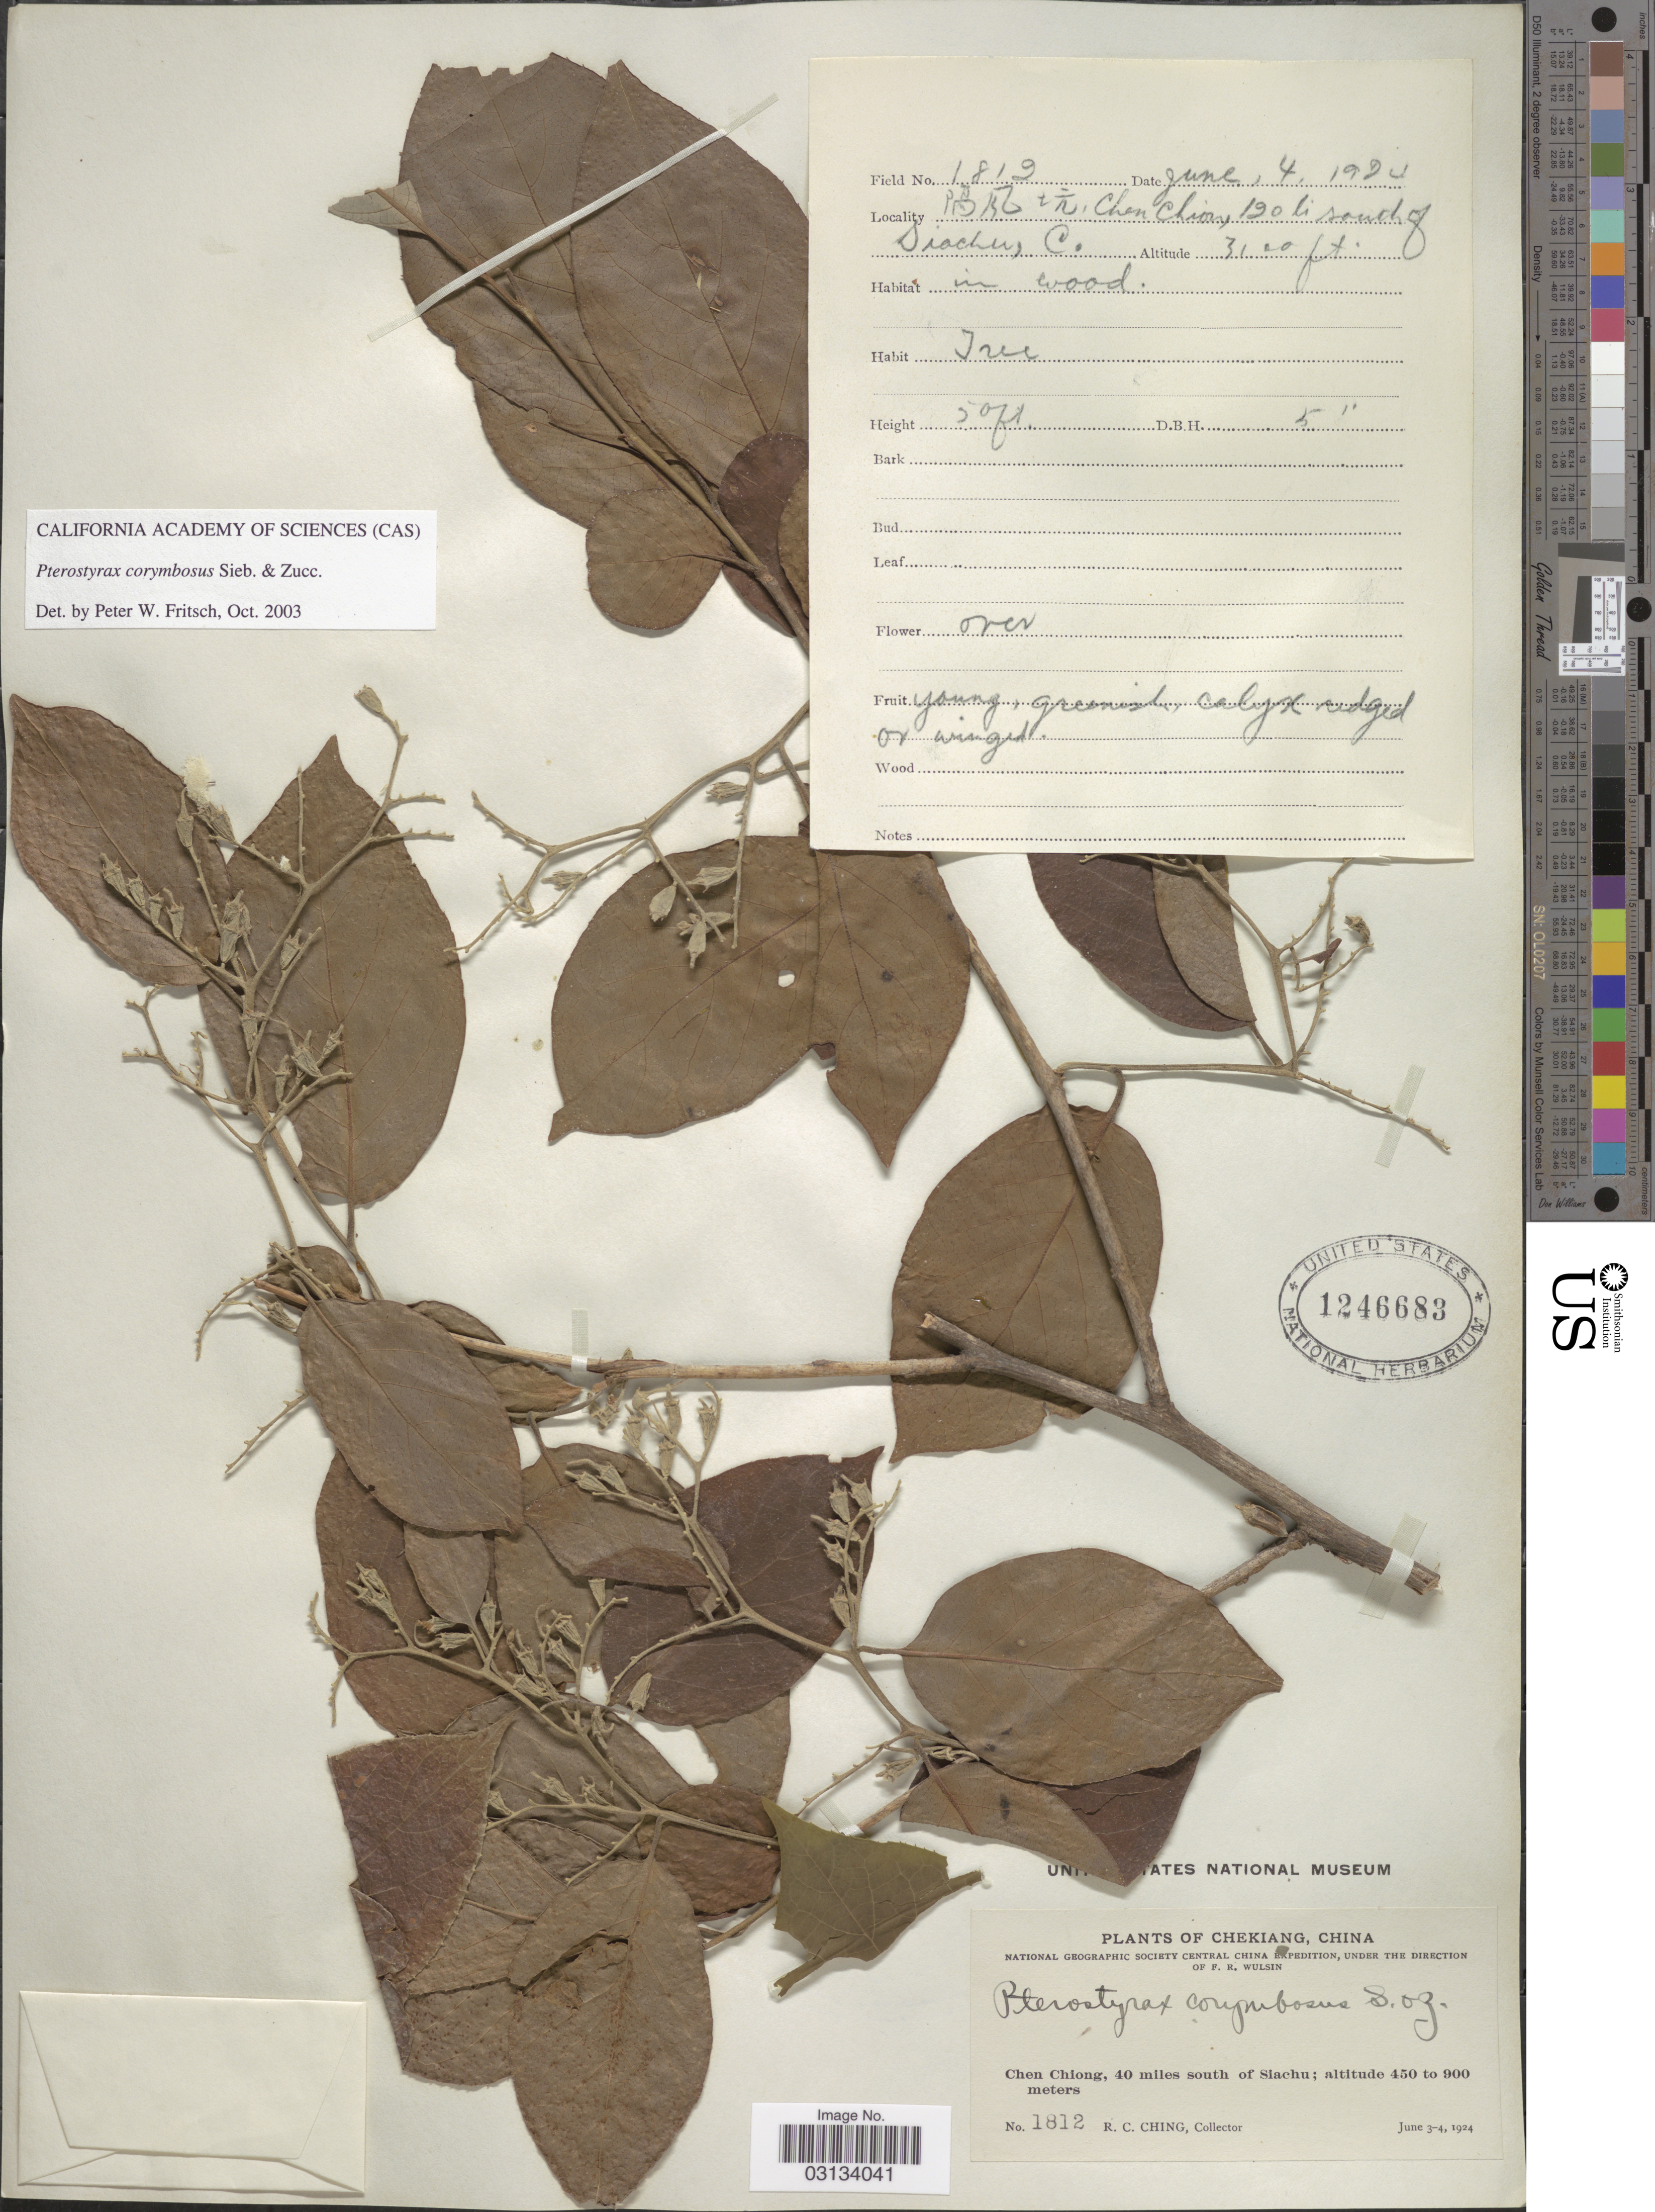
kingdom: Plantae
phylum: Tracheophyta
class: Magnoliopsida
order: Ericales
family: Styracaceae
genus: Pterostyrax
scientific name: Pterostyrax corymbosus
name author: Siebold & Zucc.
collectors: R. C. Ching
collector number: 1812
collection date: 1924-06-04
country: China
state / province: Zhejiang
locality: Chekiang. Chen Chiong, 40 miles south of Siachu.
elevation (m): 945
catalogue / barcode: US 1246683